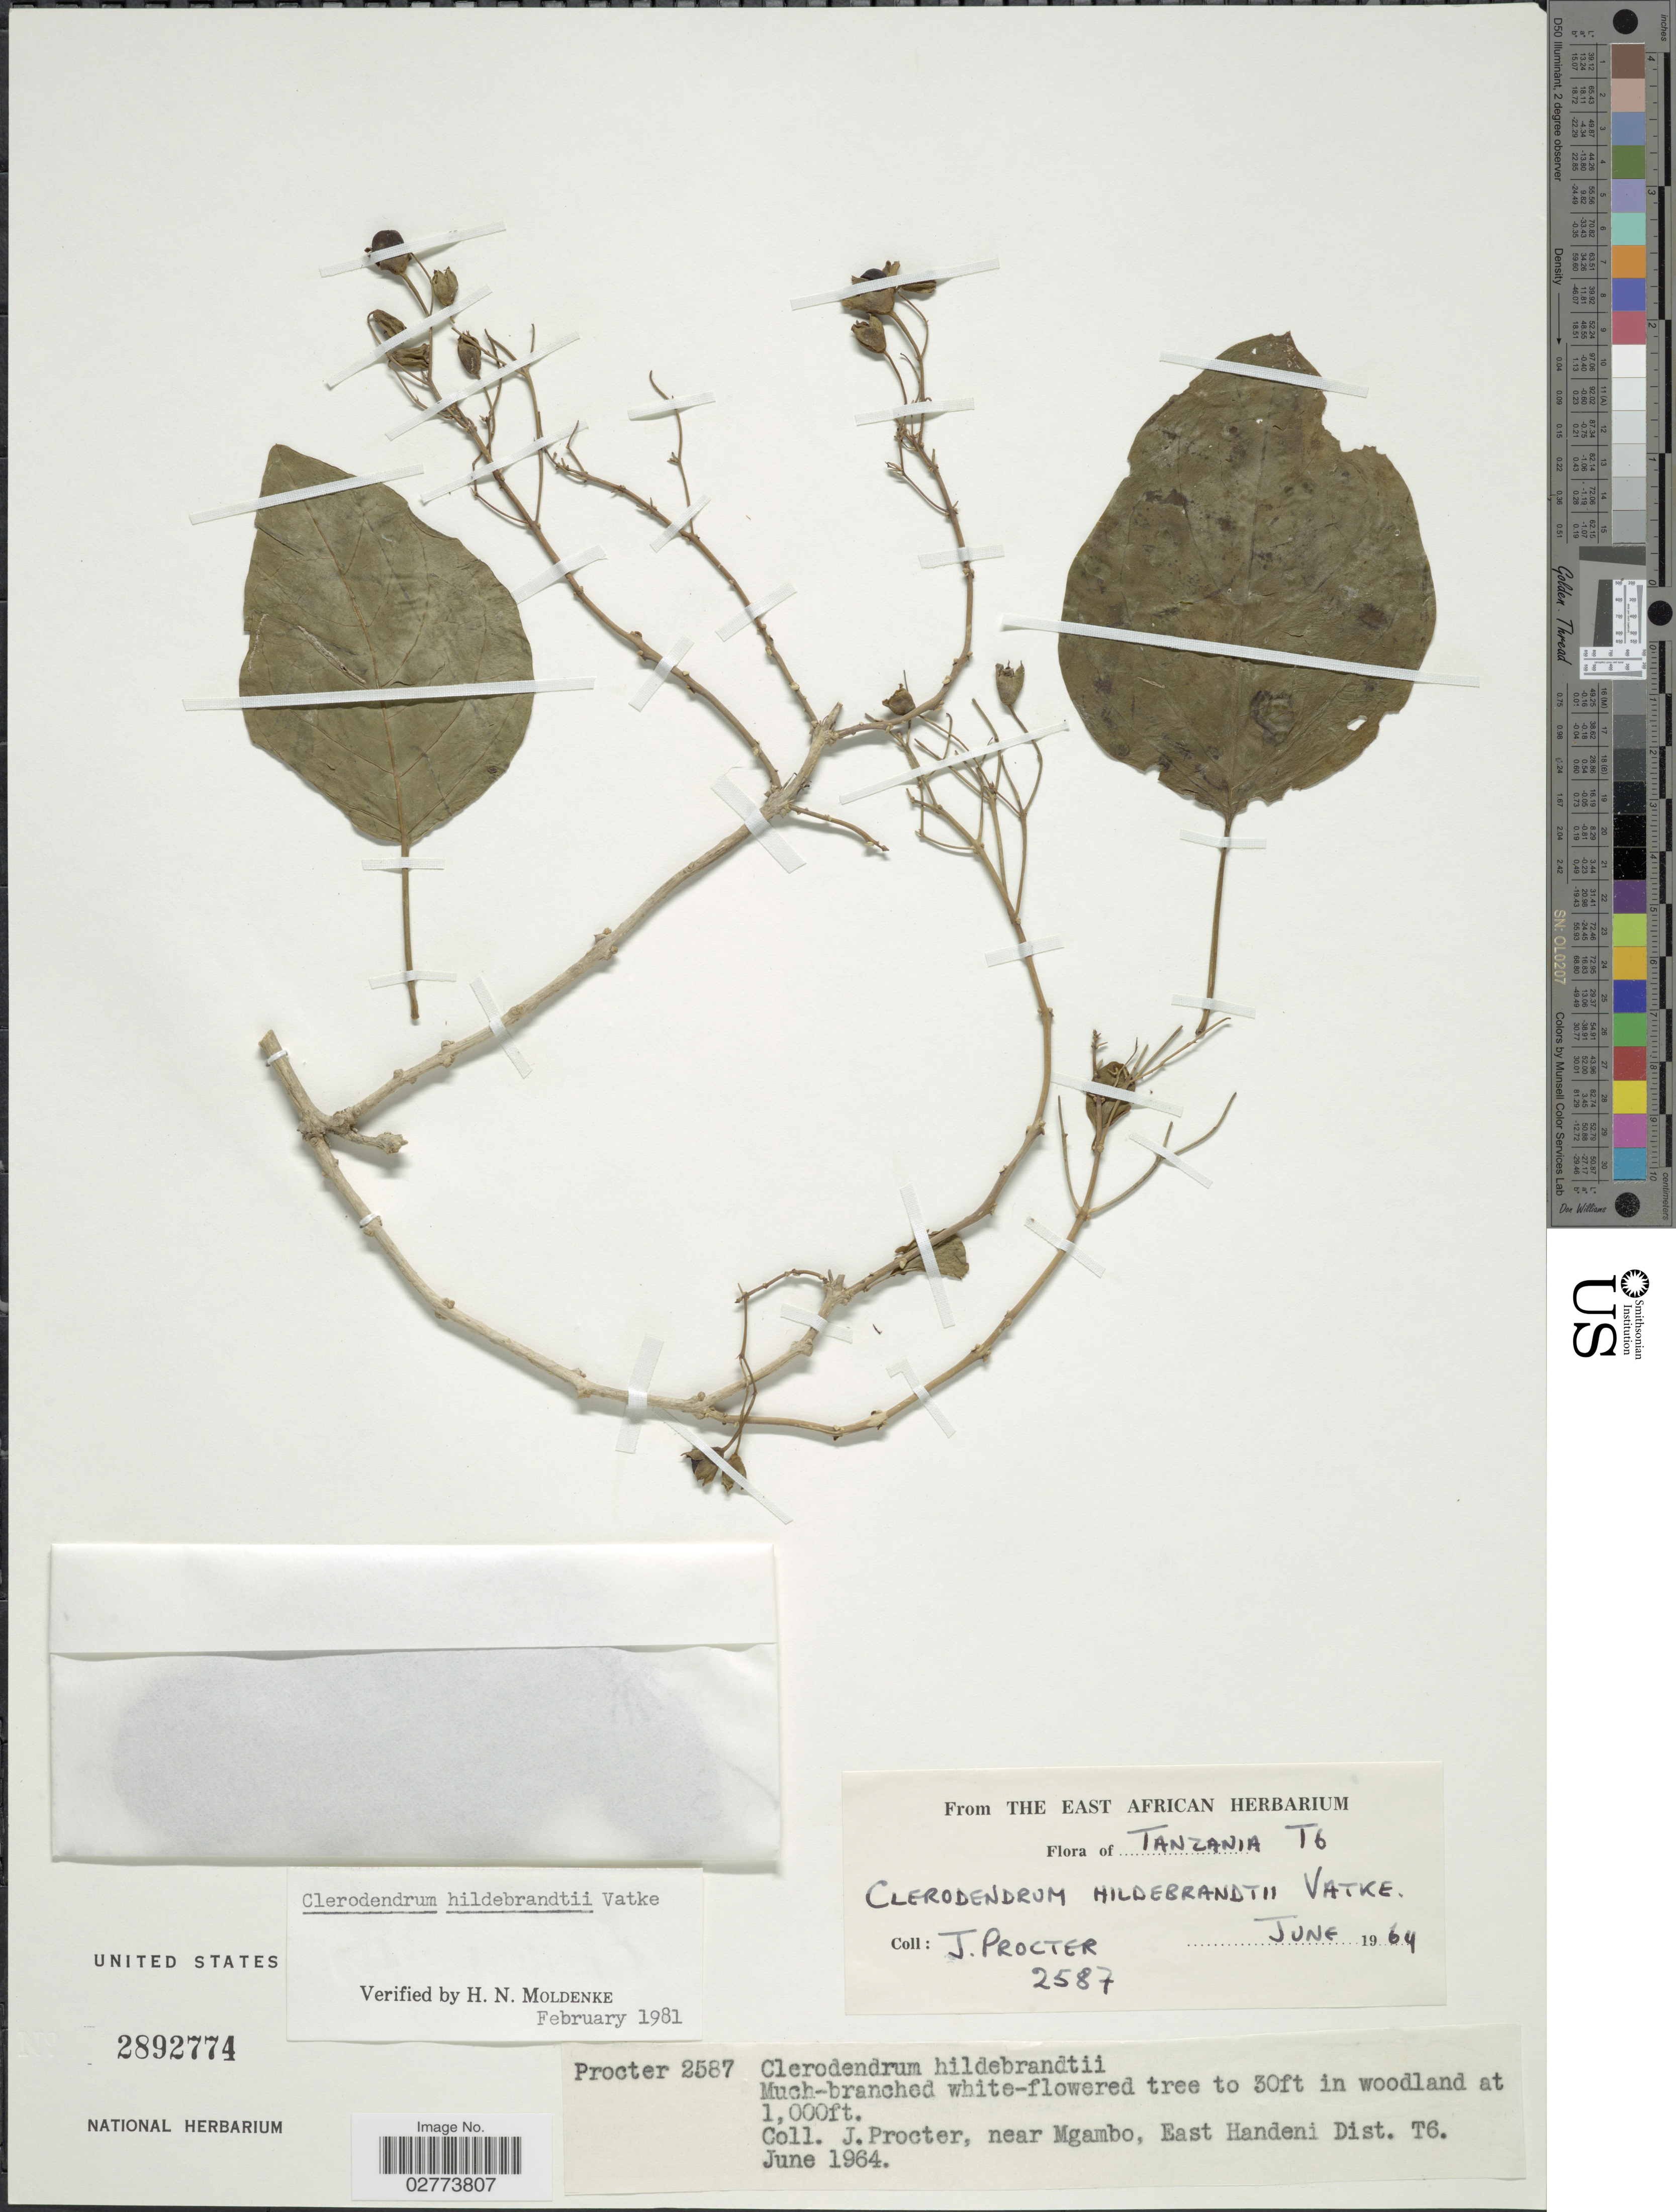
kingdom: Plantae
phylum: Tracheophyta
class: Magnoliopsida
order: Lamiales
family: Lamiaceae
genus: Clerodendrum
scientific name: Clerodendrum hildebrandtii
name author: Vatke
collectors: J. Proctor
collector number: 2587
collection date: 1964-06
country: Tanzania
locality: T6, near Mgambo, East Handeni Dist.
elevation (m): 305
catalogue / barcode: US 2892774